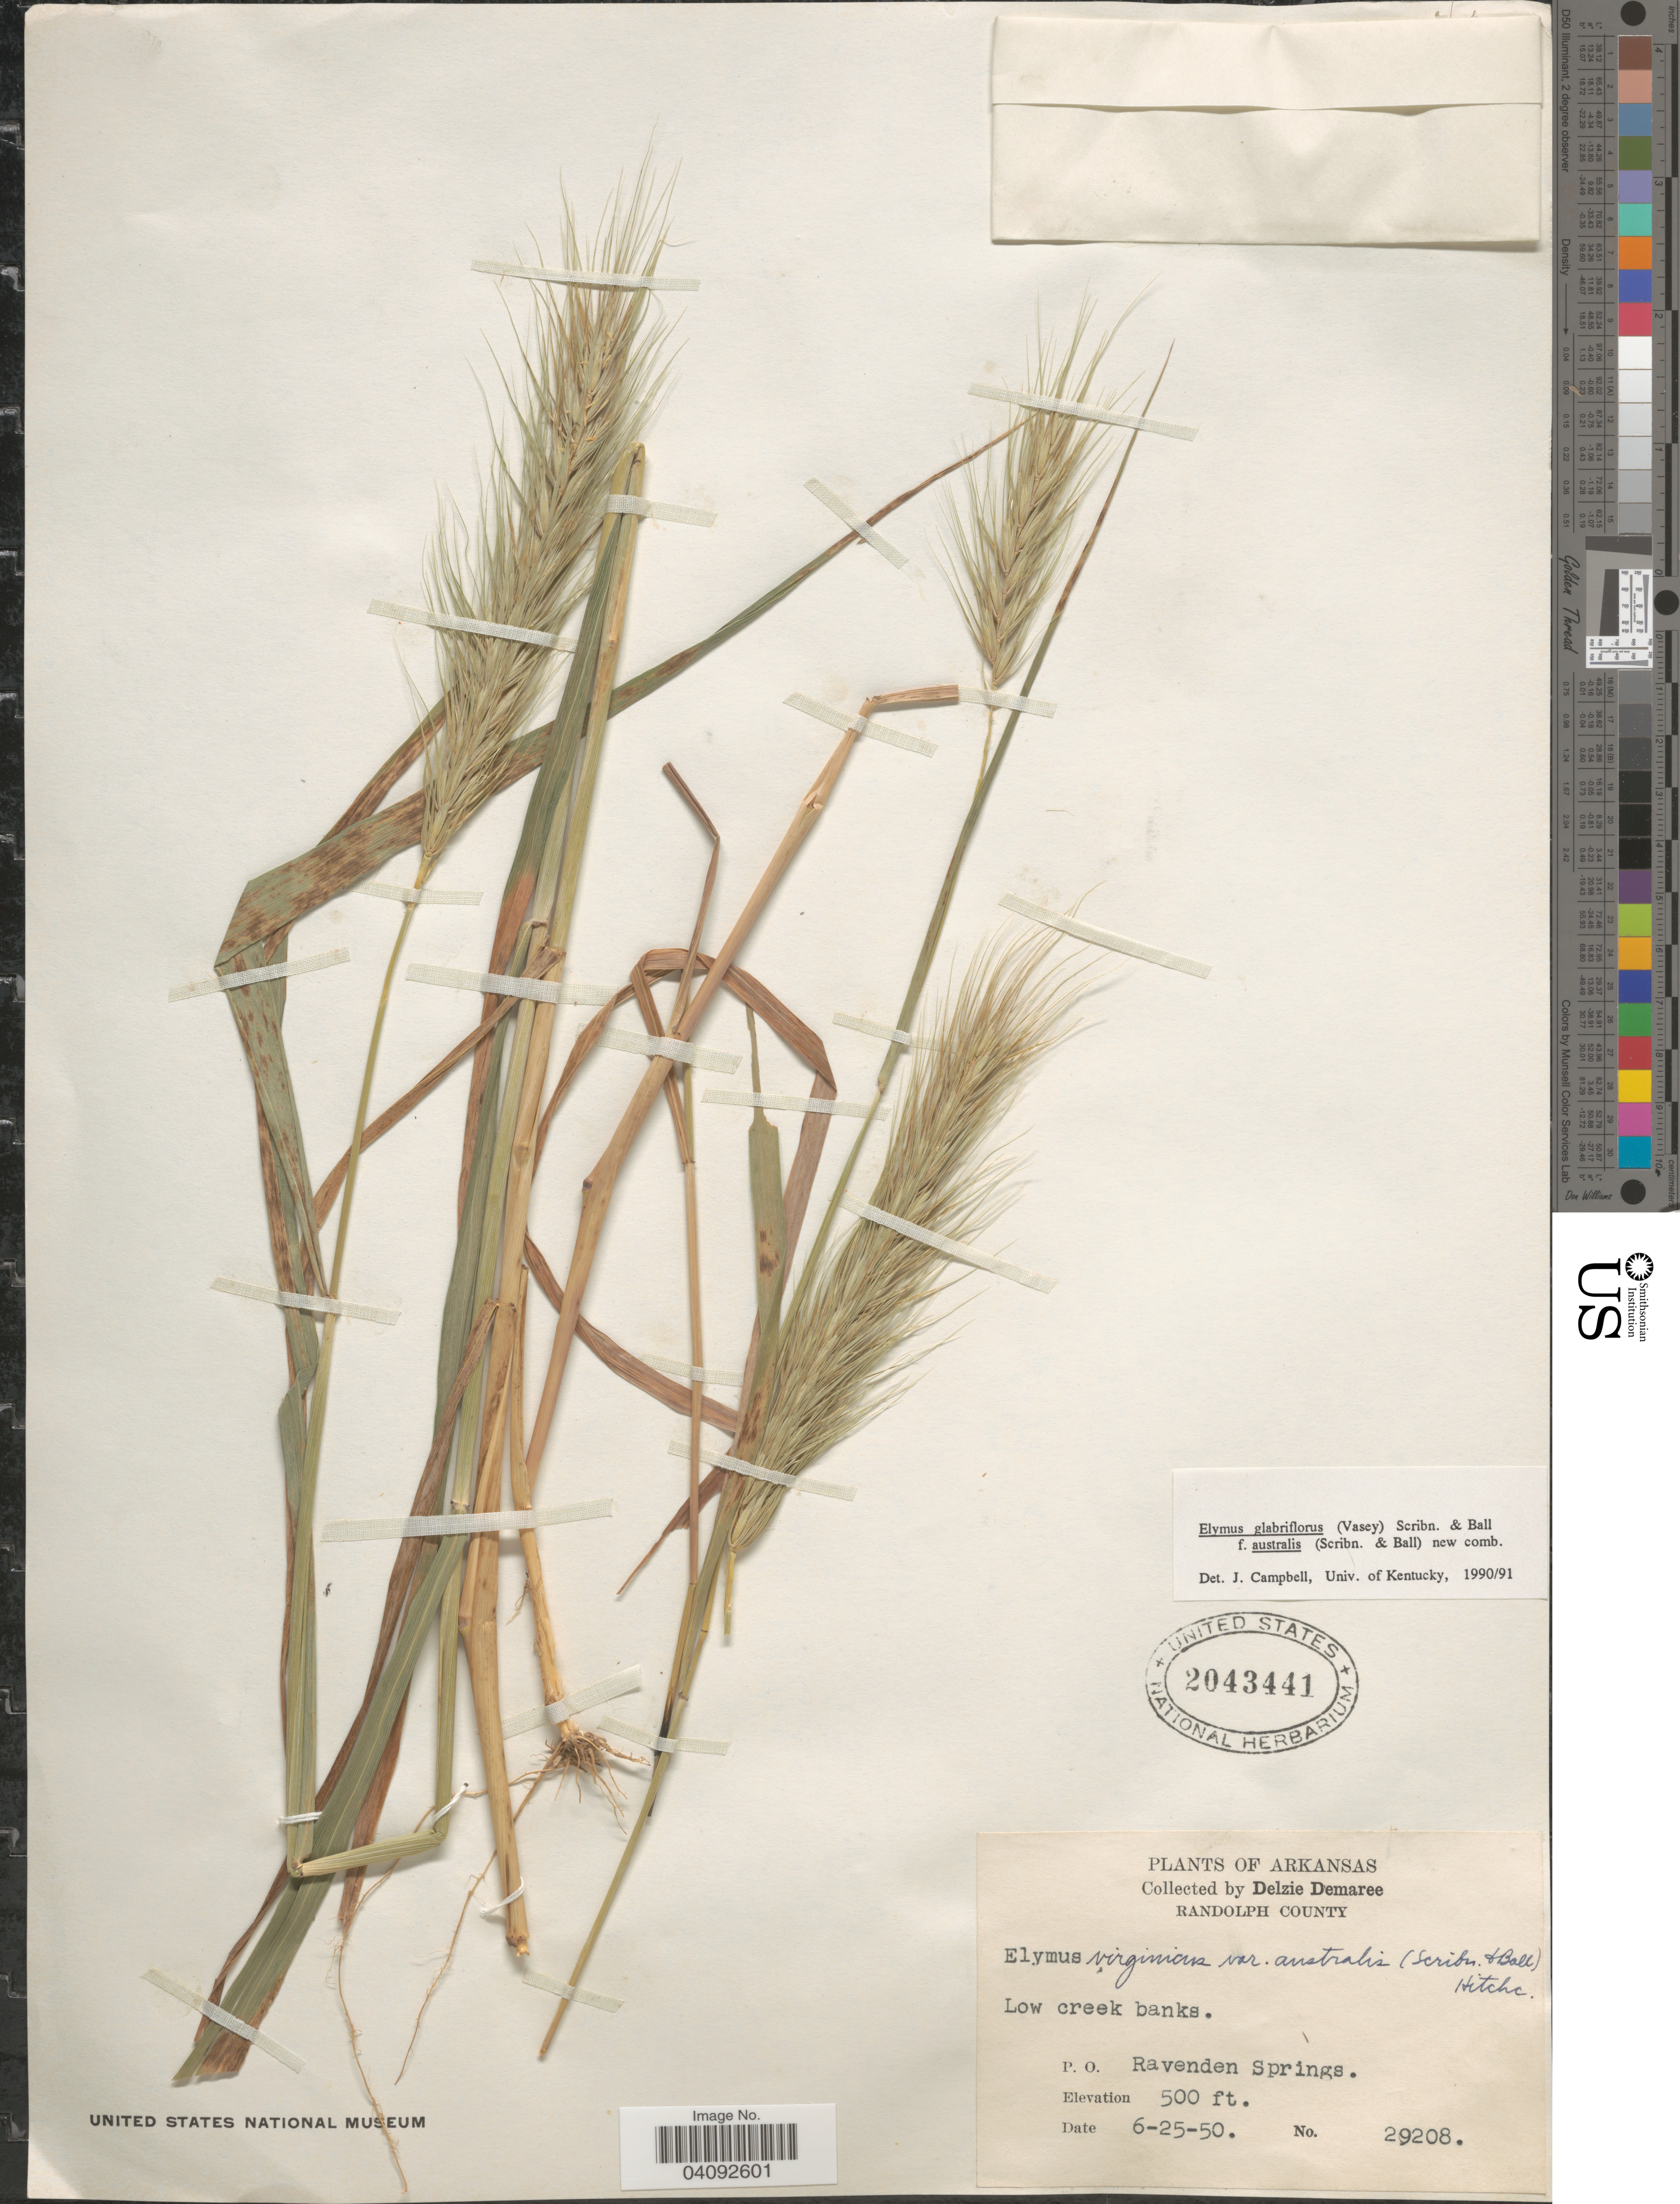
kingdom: Plantae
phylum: Tracheophyta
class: Liliopsida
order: Poales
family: Poaceae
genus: Elymus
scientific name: Elymus glabriflorus var. australis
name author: (Scribn. & C.R. Ball) J.J.N. Campb.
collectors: D. Demaree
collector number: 29208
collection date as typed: Transcribed d/m/y: 25/6/50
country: United States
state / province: Arkansas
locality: Randolph County. P. O. Ravenden Springs.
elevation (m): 152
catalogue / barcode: US 2043441